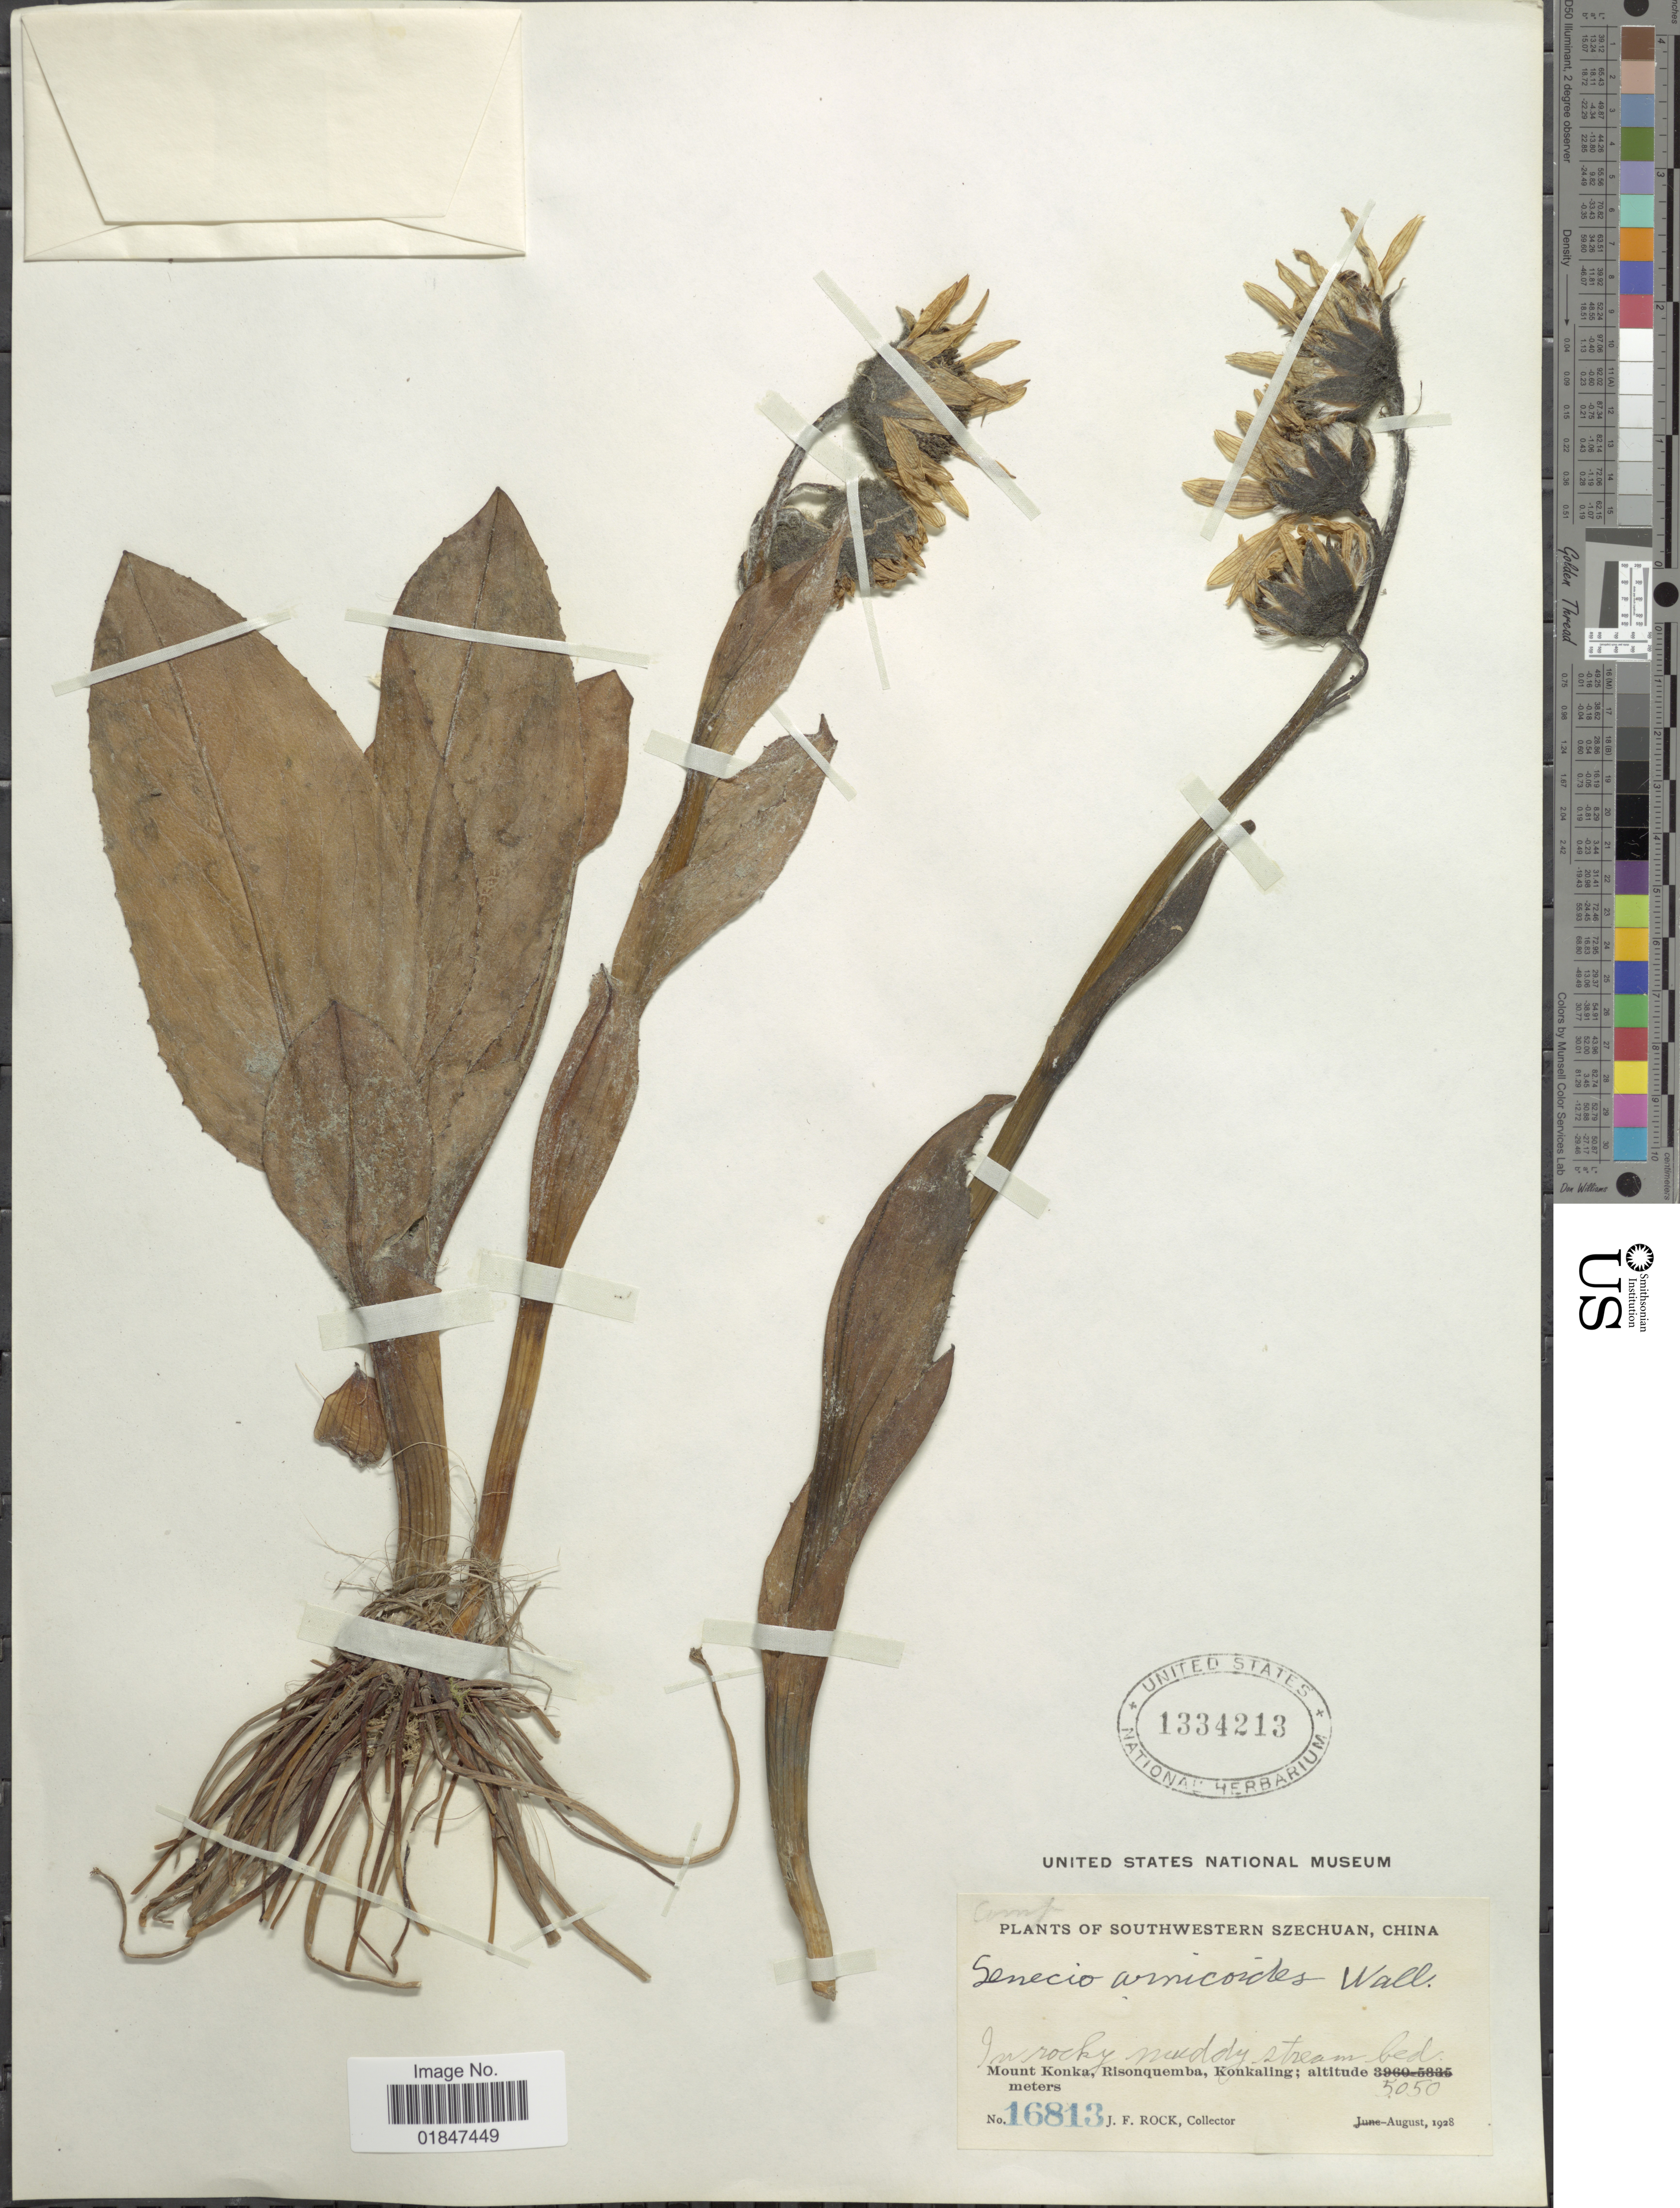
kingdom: Plantae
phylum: Tracheophyta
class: Magnoliopsida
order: Asterales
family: Asteraceae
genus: Cremanthodium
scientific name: Cremanthodium arnicoides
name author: (DC. ex Royle) R.D. Good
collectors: J. Rock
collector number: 16813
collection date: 1928-08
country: China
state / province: Sichuan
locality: Southwestern Szechuan, Mount Konka, Risonquemba, Konkaling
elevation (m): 5050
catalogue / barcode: US 1334213